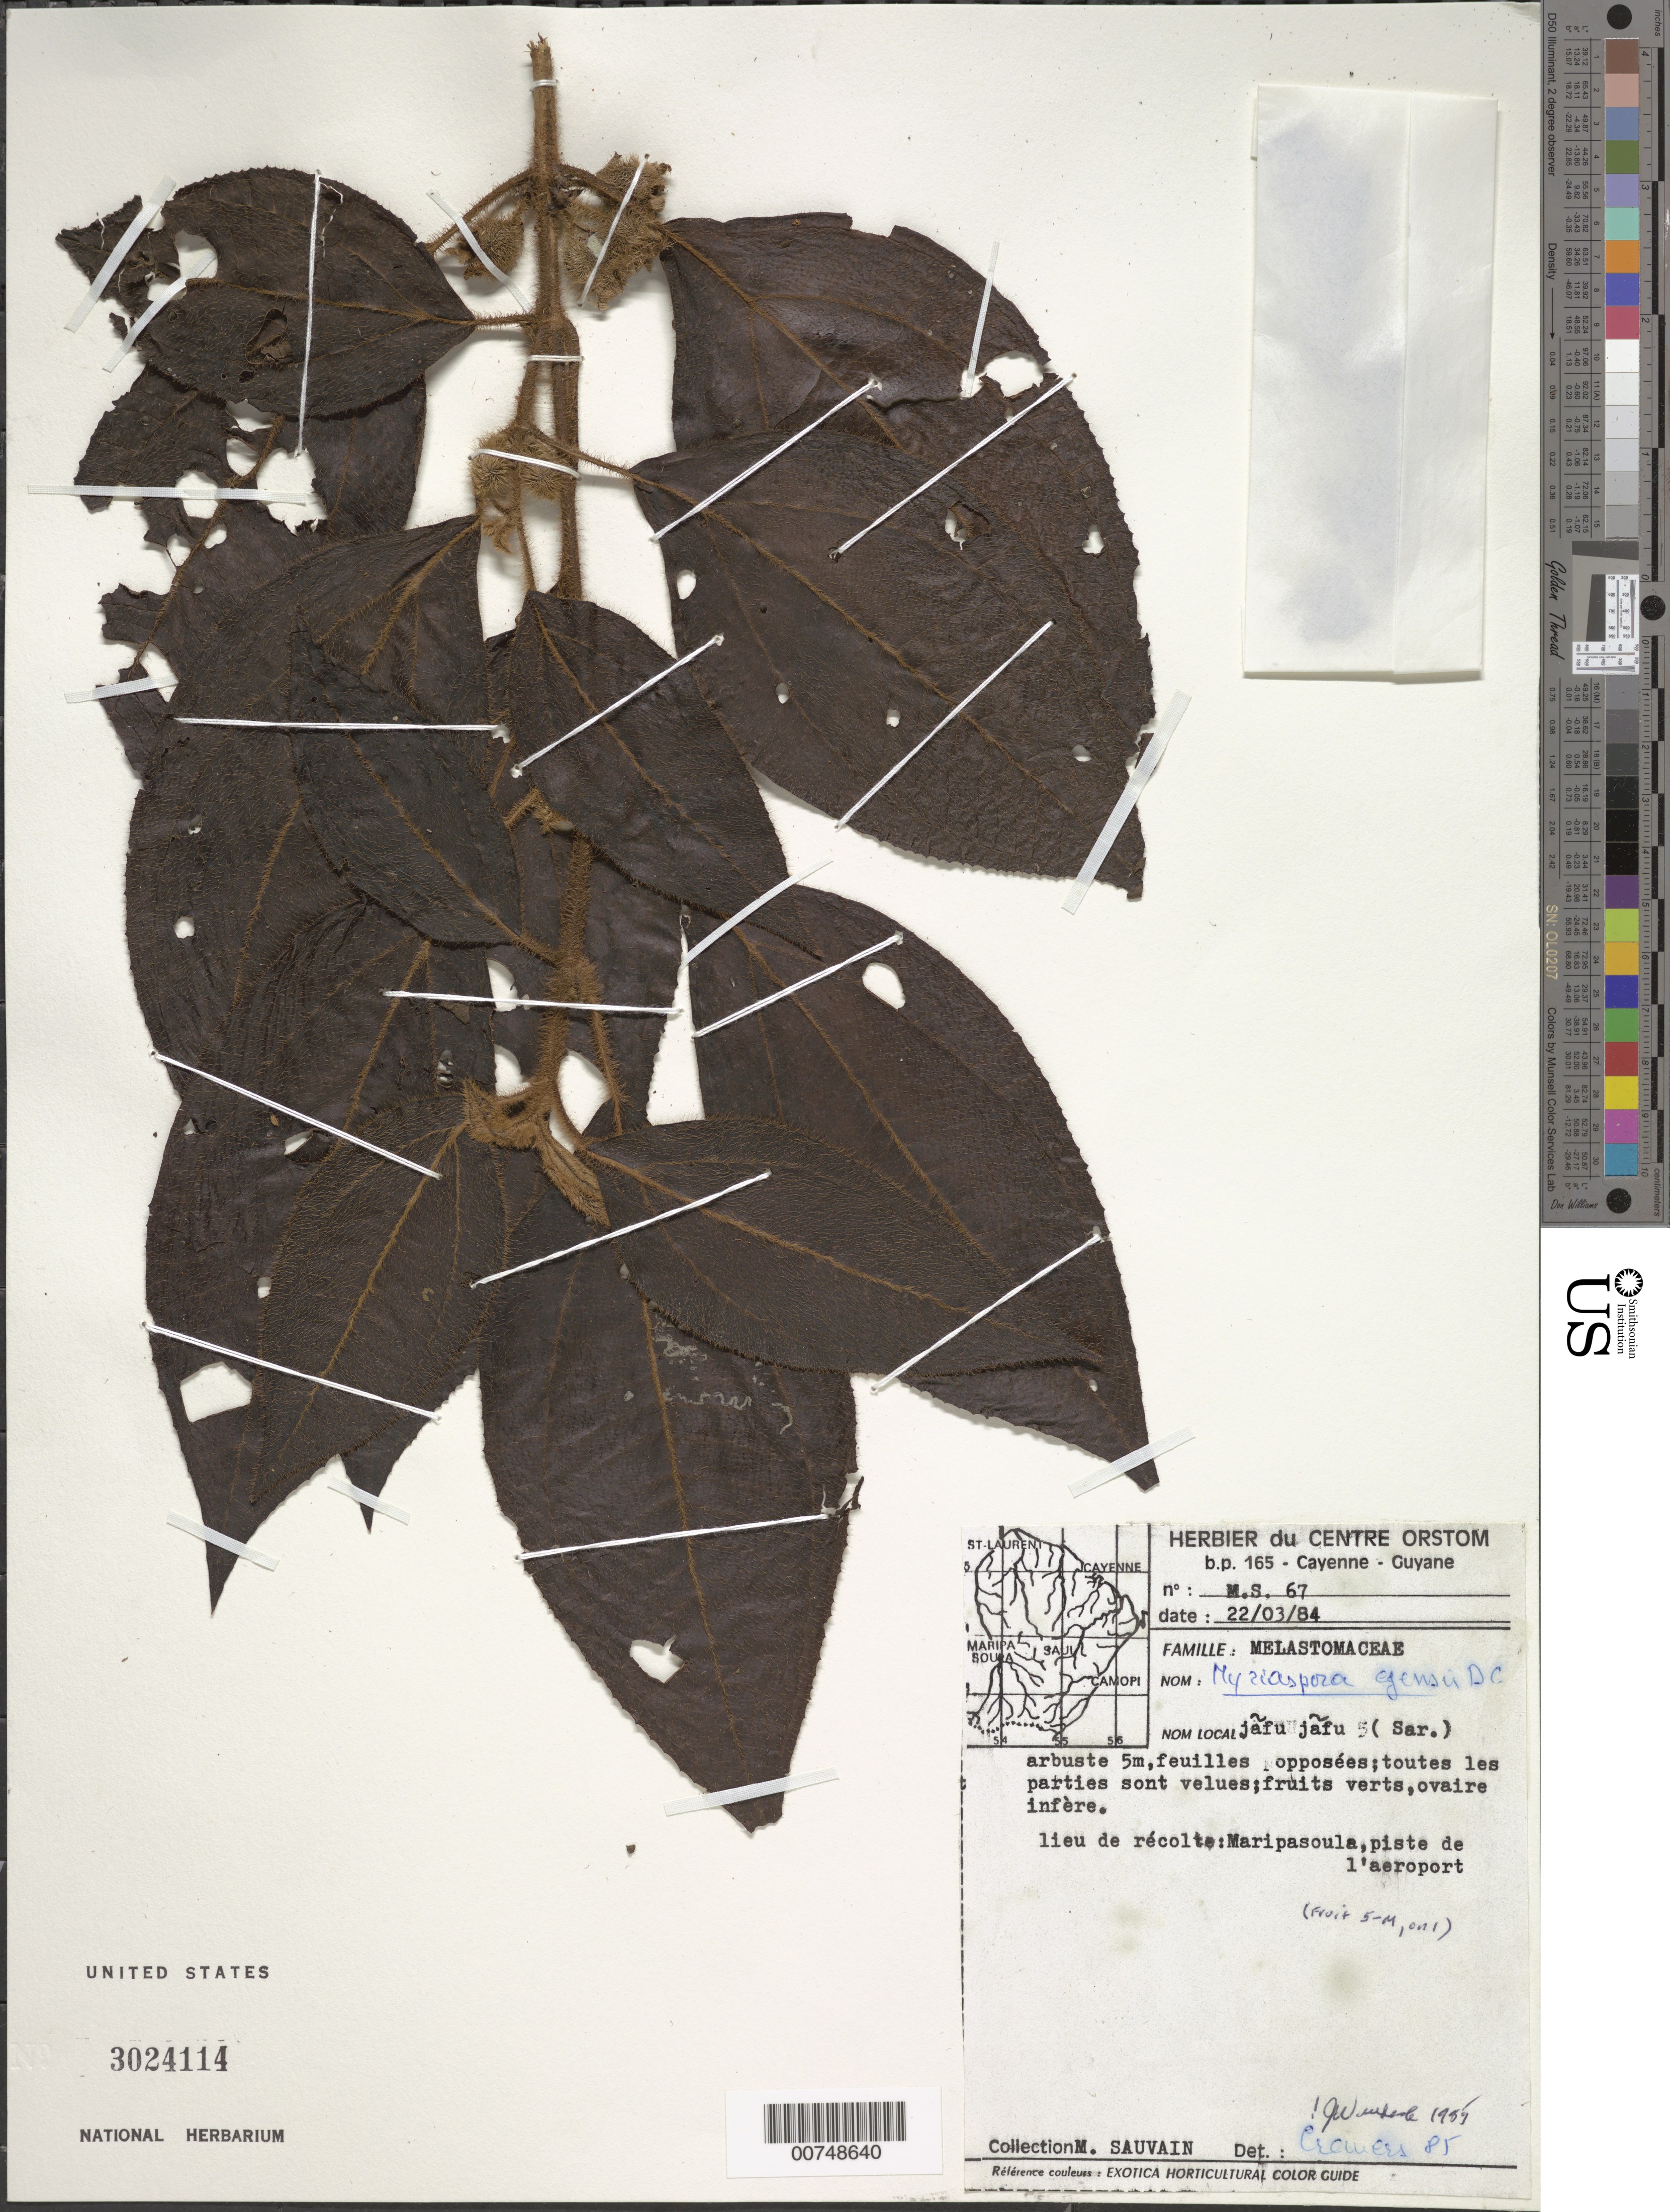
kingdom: Plantae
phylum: Tracheophyta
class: Magnoliopsida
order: Myrtales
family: Melastomataceae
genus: Bellucia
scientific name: Bellucia egensis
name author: (DC.) Penneys et al.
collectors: M. Sauvain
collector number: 67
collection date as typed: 22-Mar-84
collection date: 1984-03-22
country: French Guiana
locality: Maripasoula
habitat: Piste de l'aeroport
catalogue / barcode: US 3024224